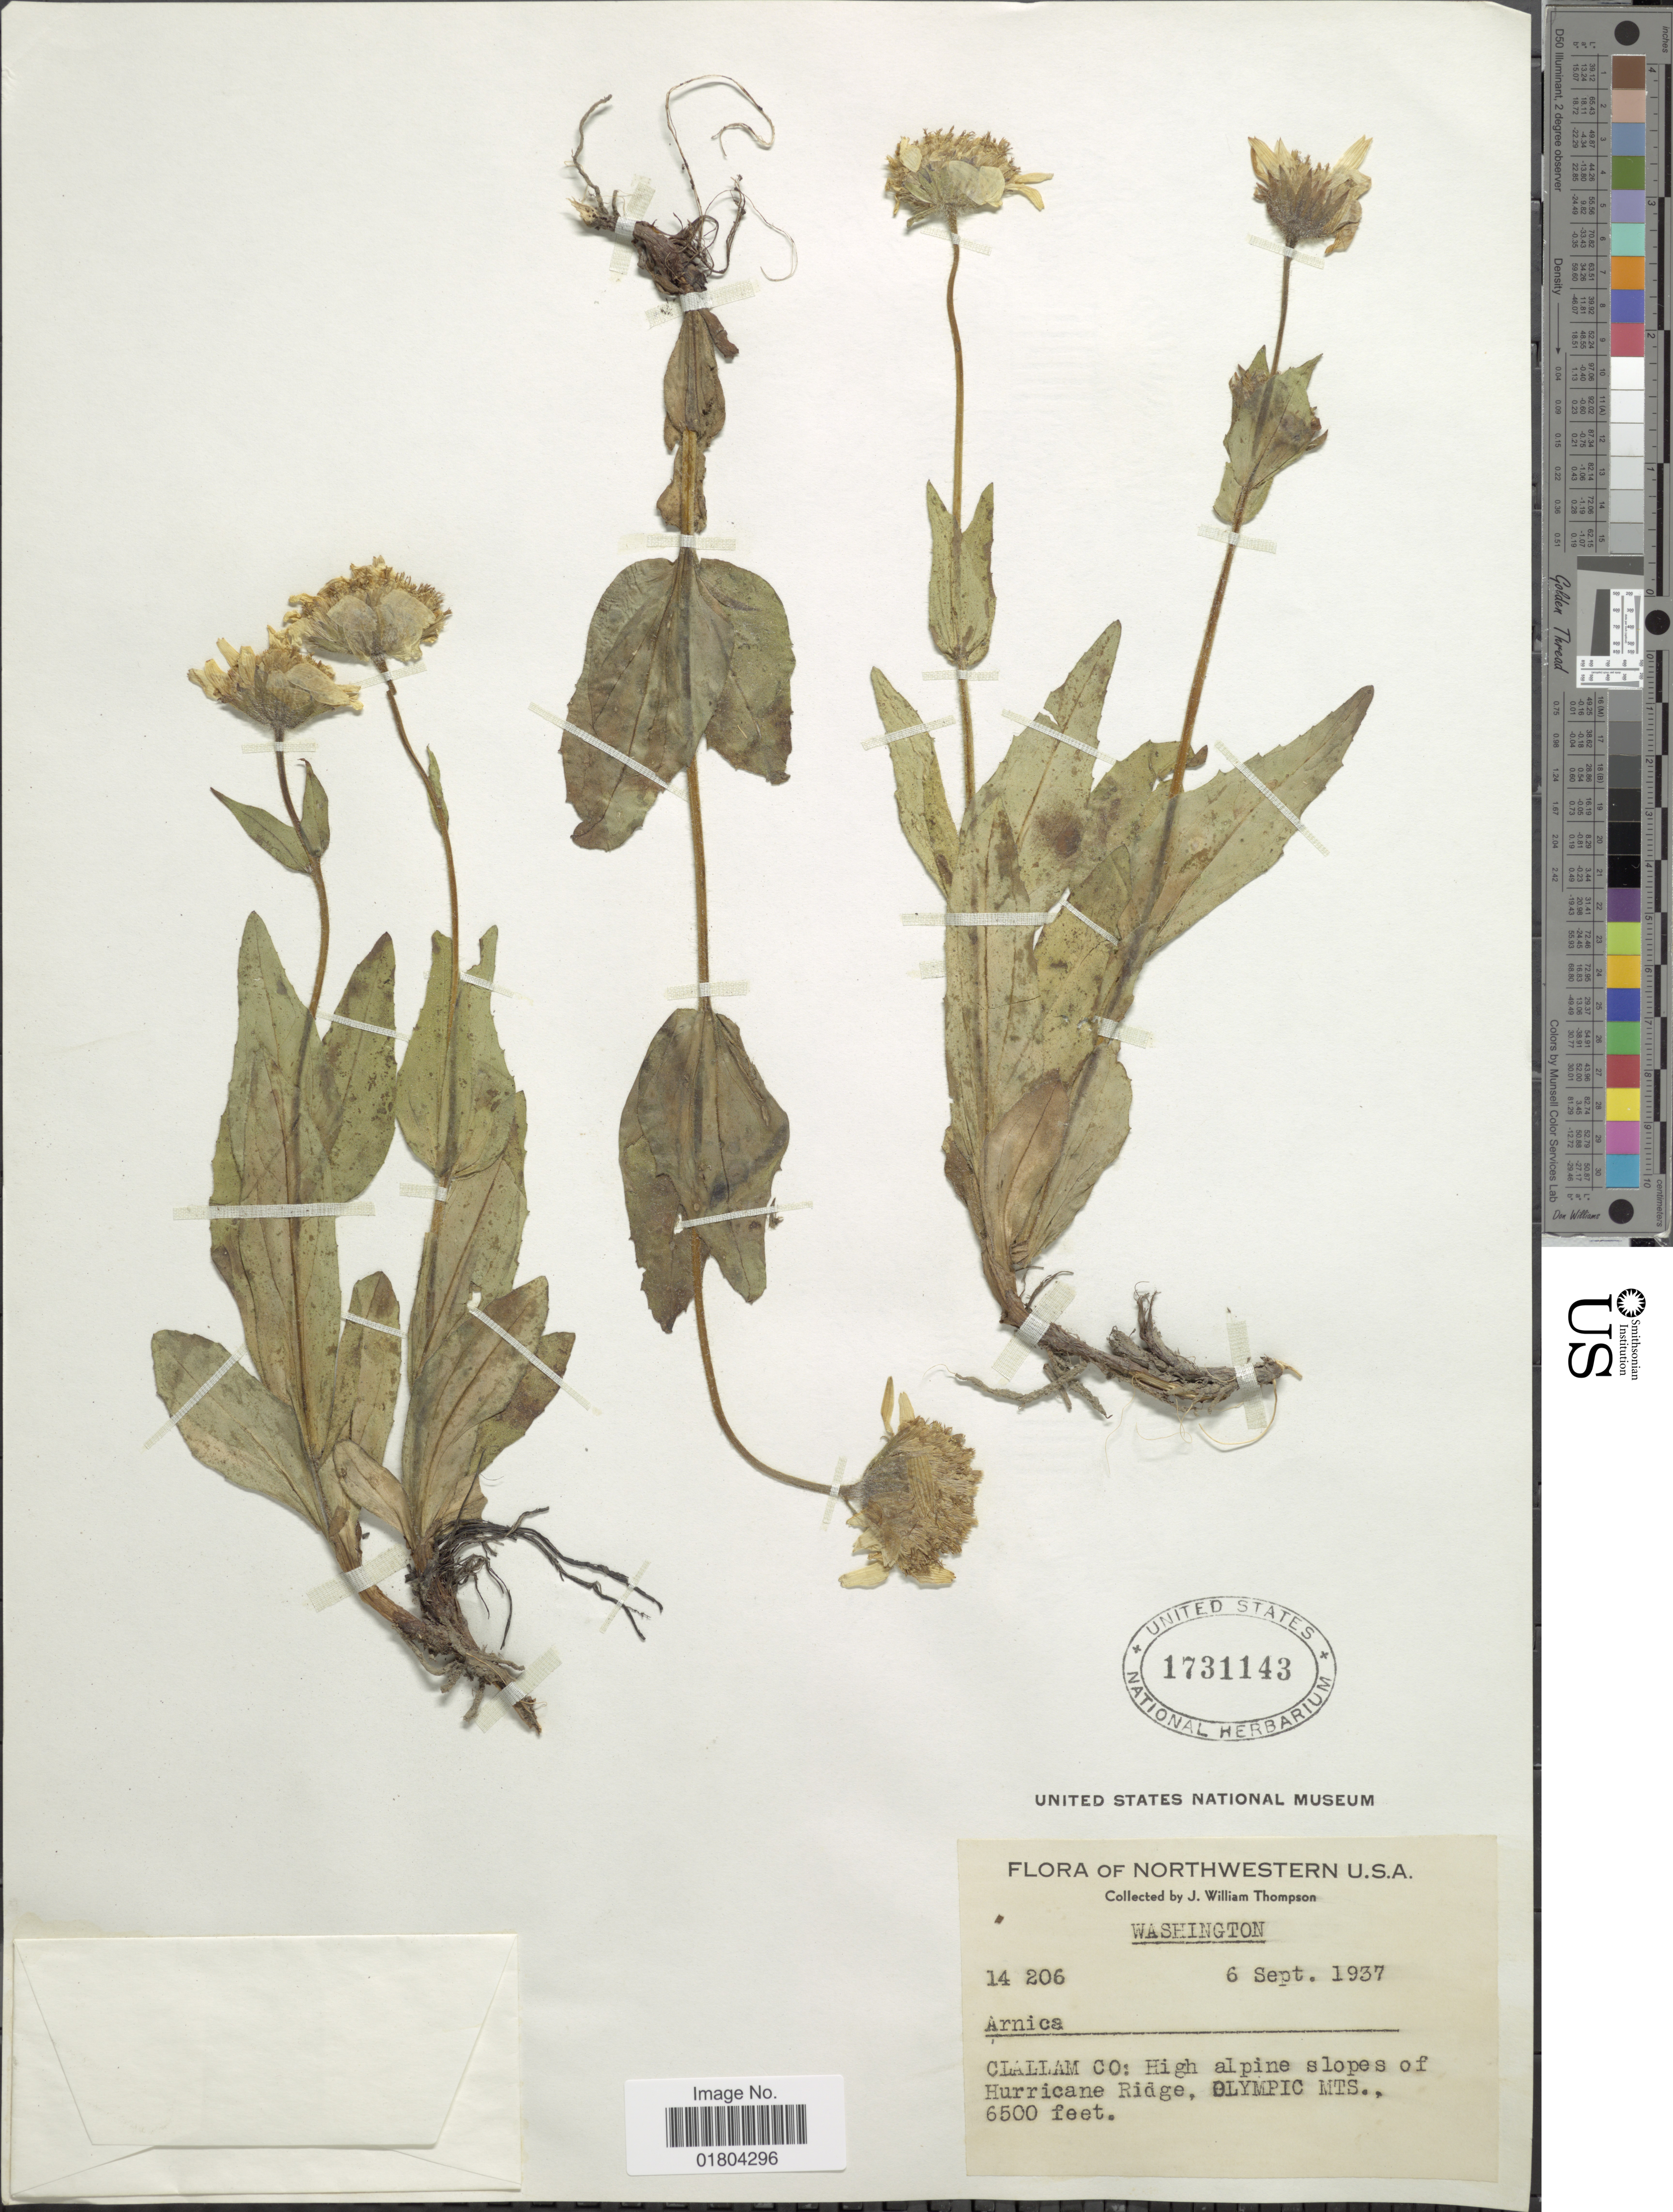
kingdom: Plantae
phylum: Tracheophyta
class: Magnoliopsida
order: Asterales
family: Asteraceae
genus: Arnica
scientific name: Arnica sp.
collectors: J. W. Thompson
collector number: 14206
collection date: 1937-09-06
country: United States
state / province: Washington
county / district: Clallam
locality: Northwestern U.S.A. Clallam Co: High alpine slopes of Hurricane Ridge, Olympic Mts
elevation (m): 1981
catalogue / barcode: US 1731143